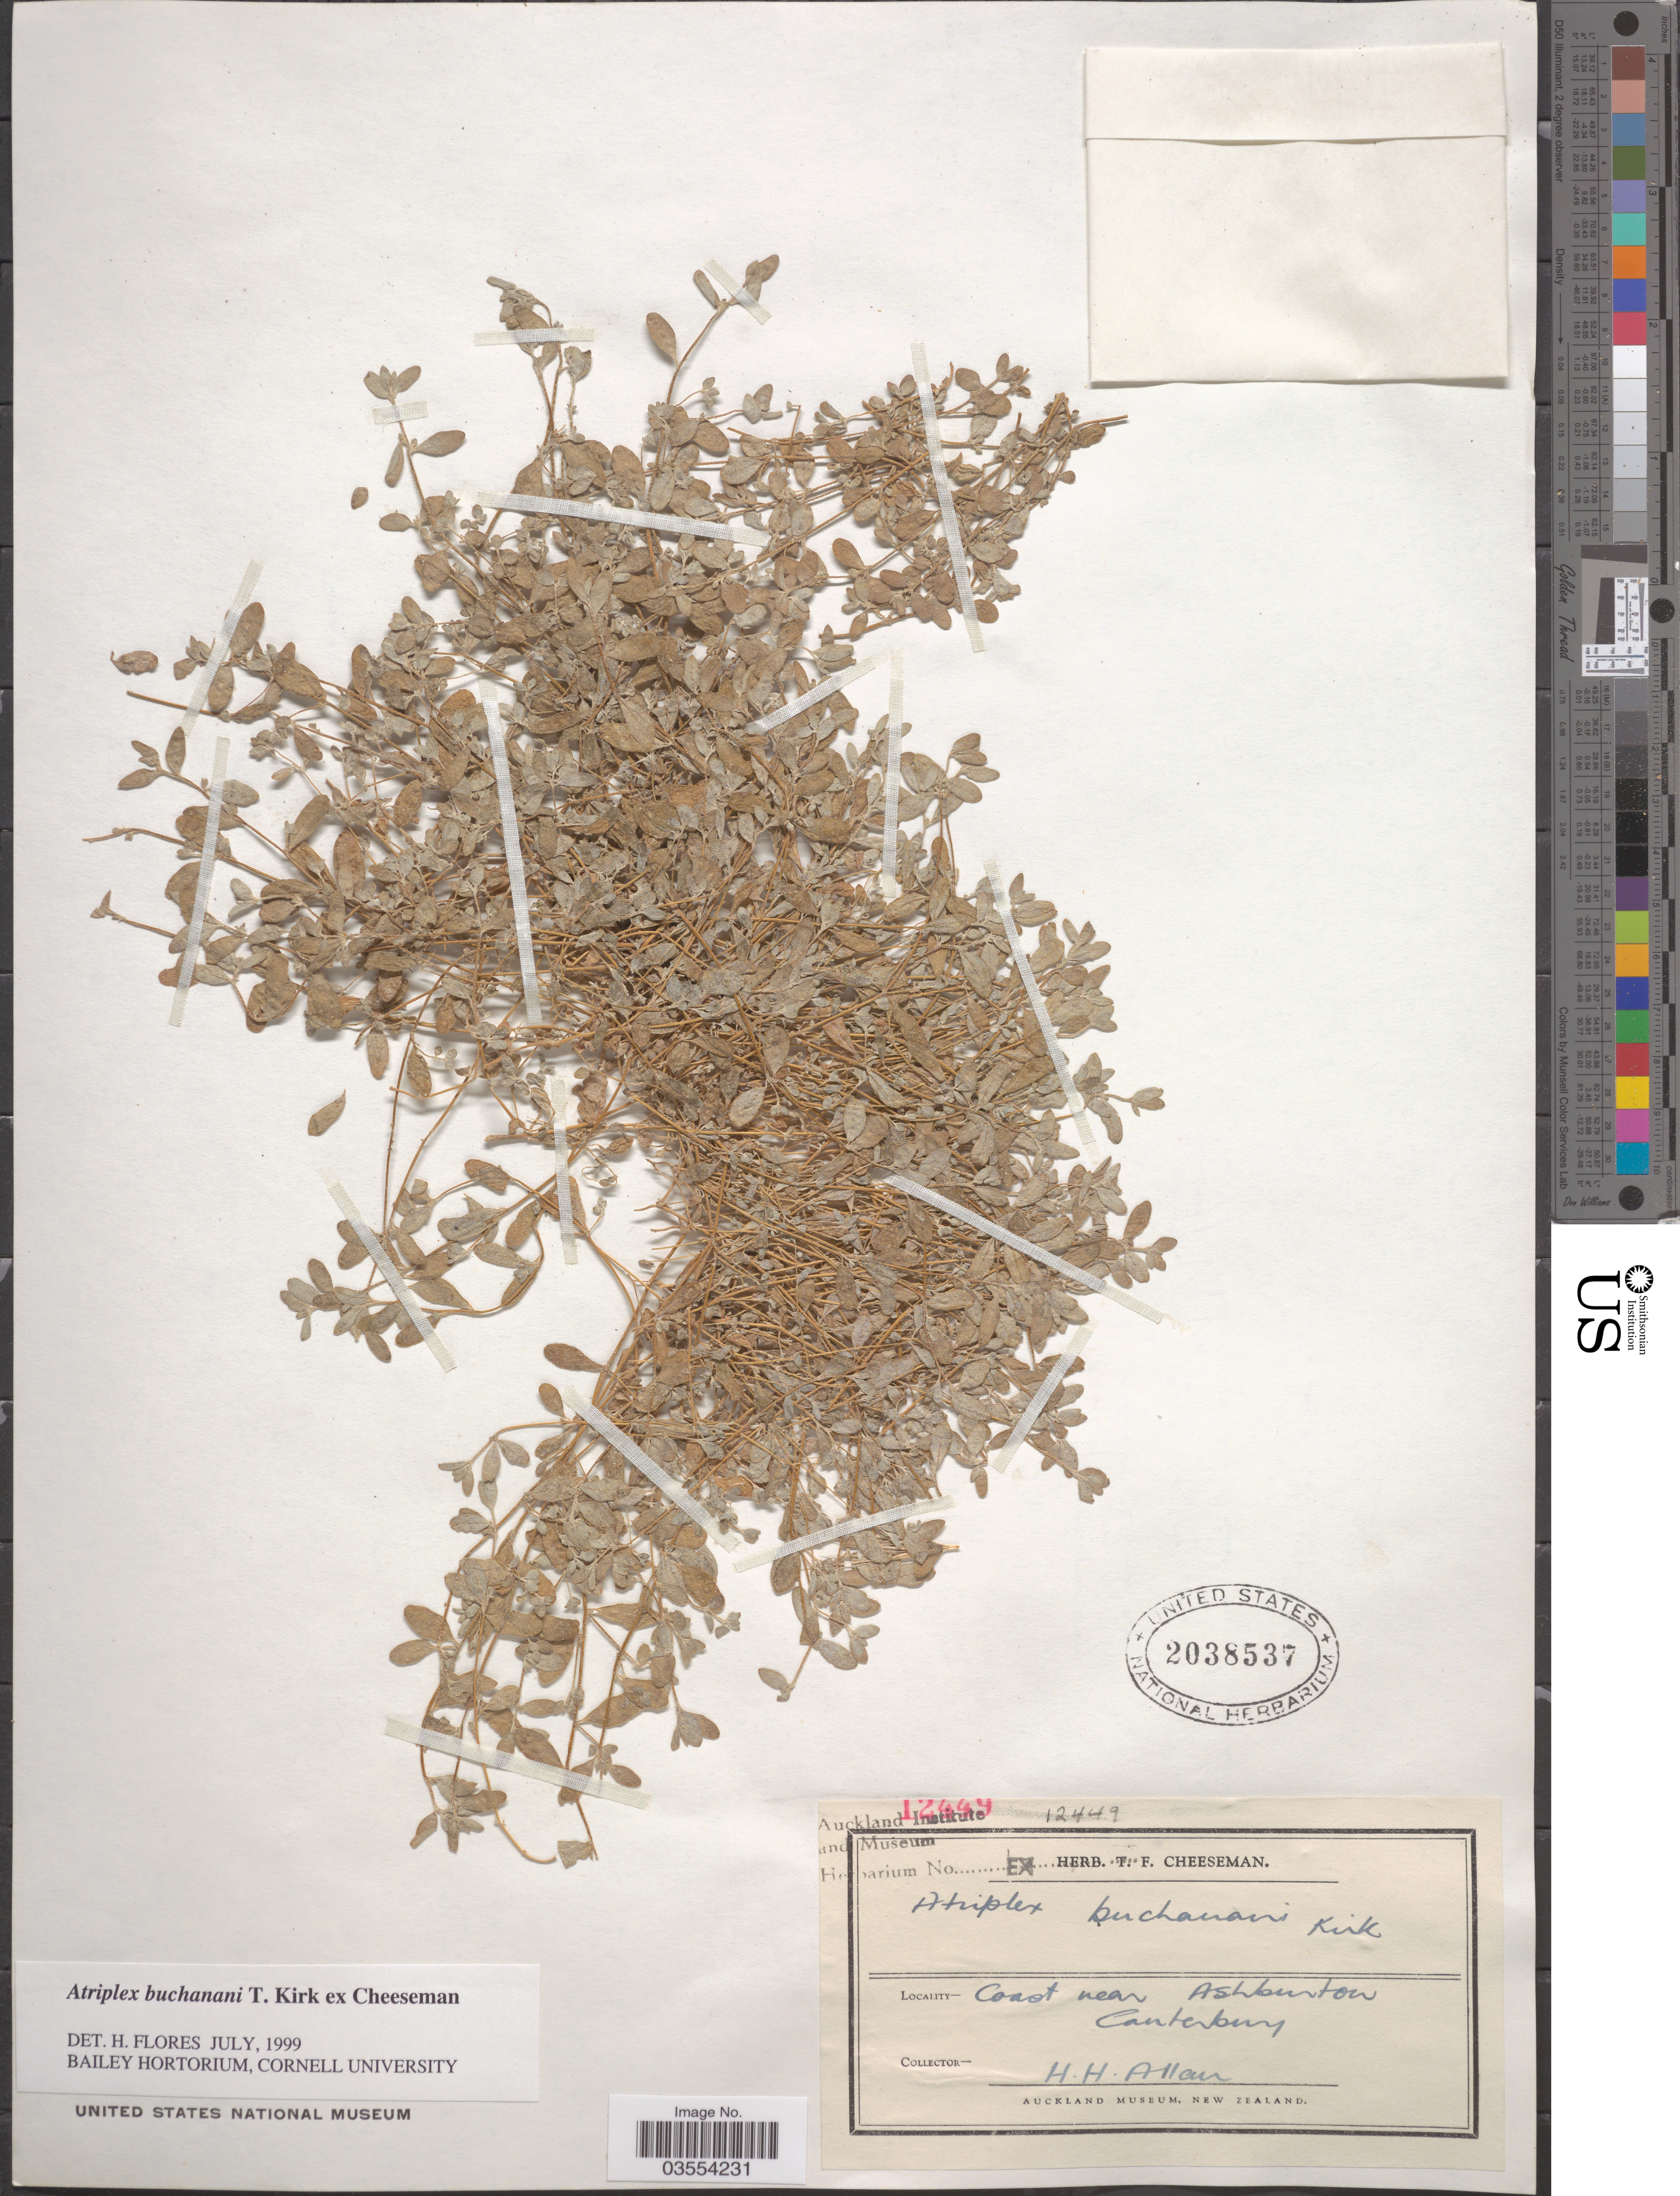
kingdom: Plantae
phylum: Tracheophyta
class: Magnoliopsida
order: Caryophyllales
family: Amaranthaceae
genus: Atriplex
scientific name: Atriplex buchananii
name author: Cheesman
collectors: H. Allan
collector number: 12449?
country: New Zealand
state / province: Canterbury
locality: Coast near Ashburton.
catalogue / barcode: US 2038537